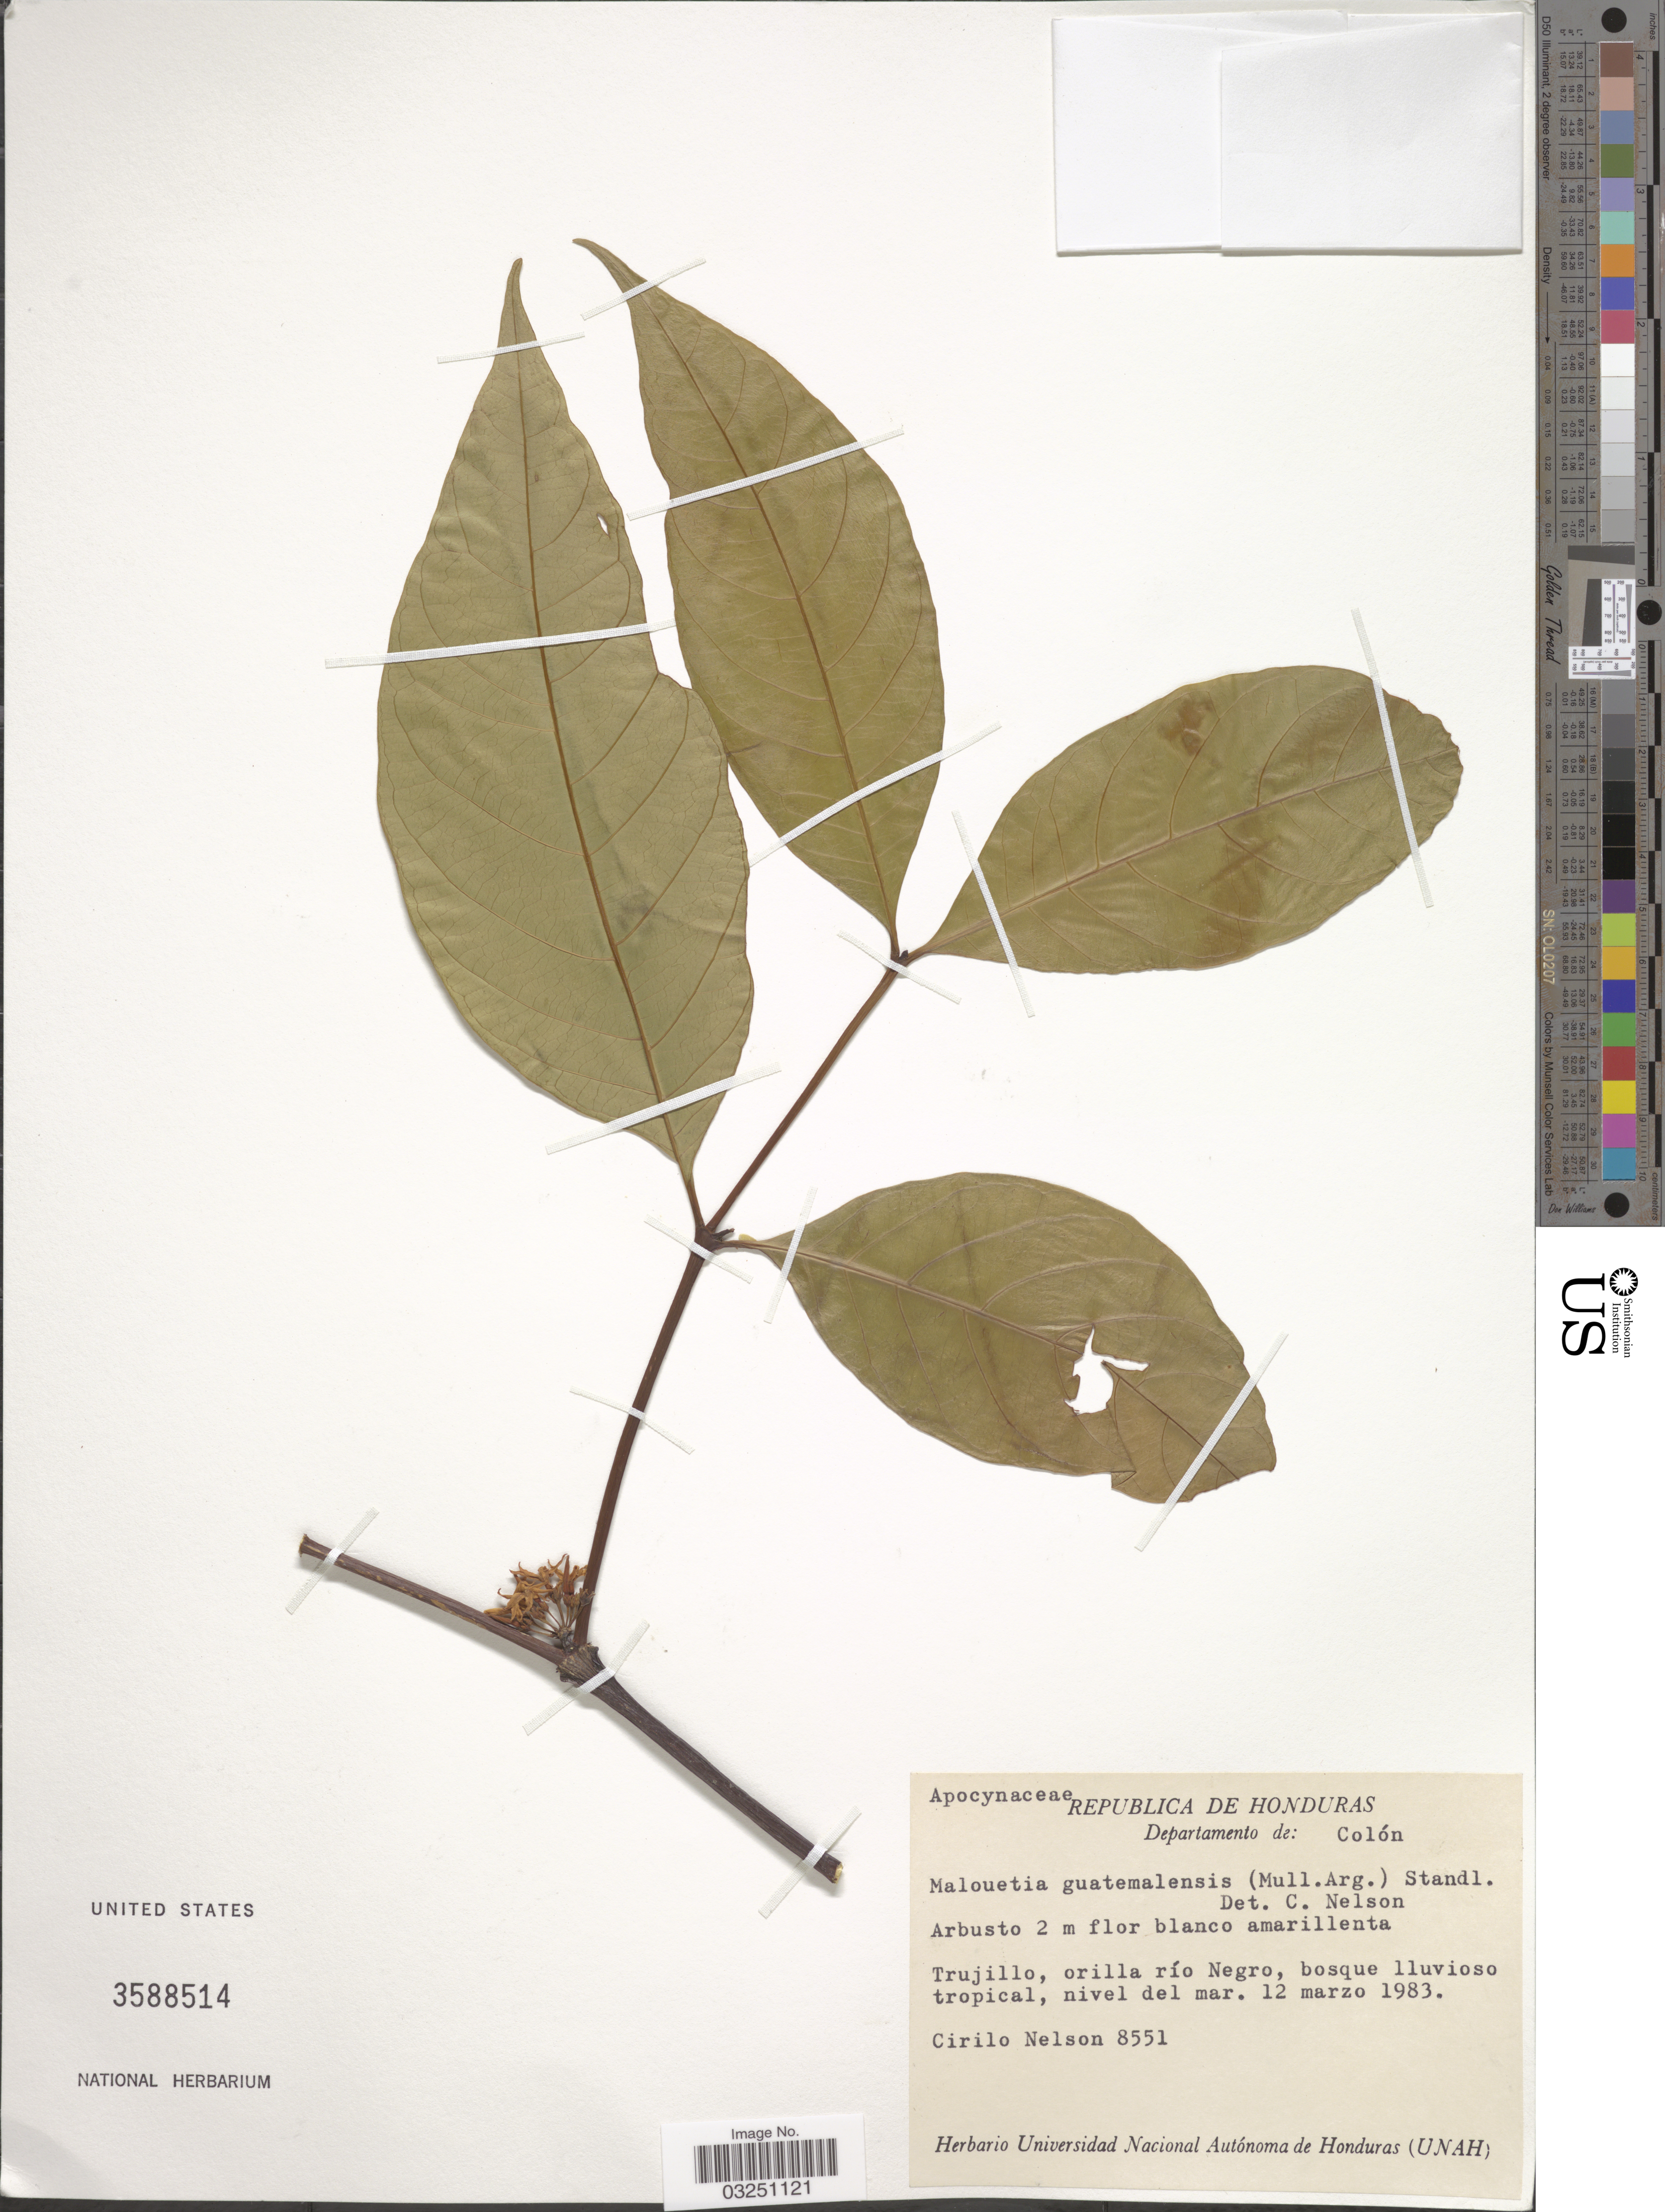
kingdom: Plantae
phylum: Tracheophyta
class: Magnoliopsida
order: Gentianales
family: Apocynaceae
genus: Malouetia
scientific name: Malouetia guatemalensis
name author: (Müll. Arg.) Standl.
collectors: C. Nelson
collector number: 8551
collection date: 1983-03-12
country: Honduras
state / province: Colón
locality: Departamento de: Colón, Trujillo, orilla río Negro, bosque Iluvioso tropical.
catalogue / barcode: US 3588514